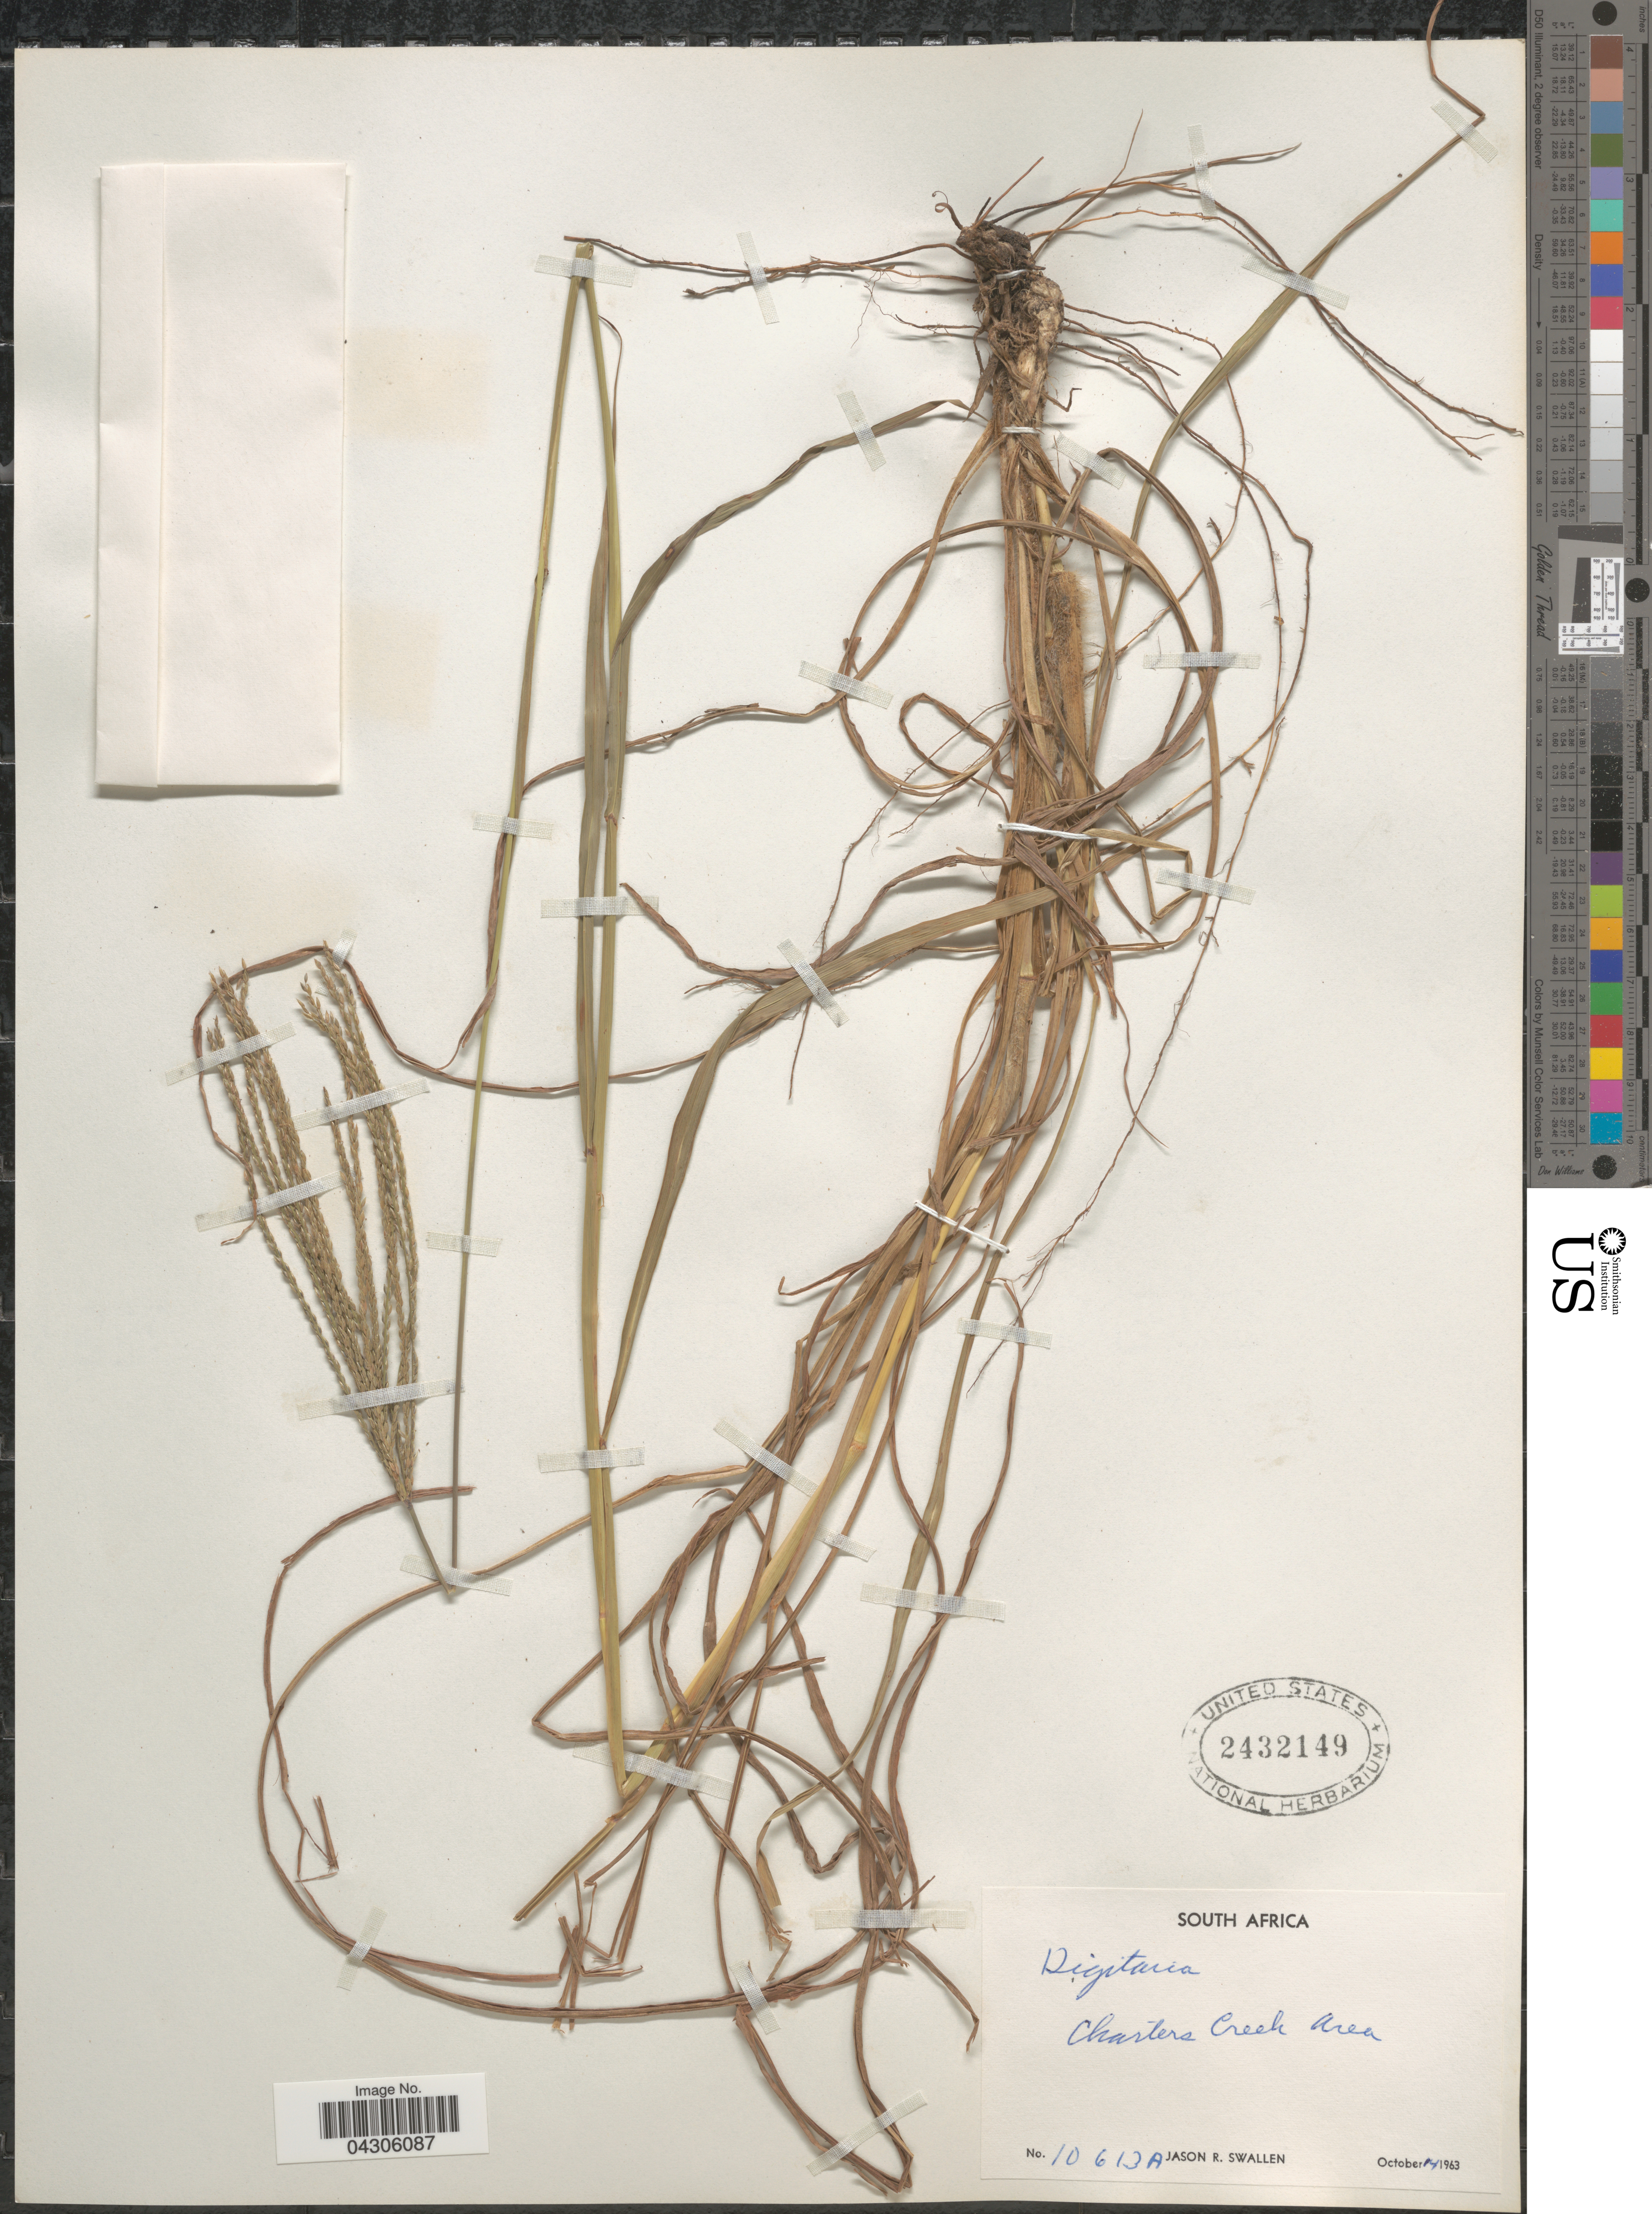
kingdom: Plantae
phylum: Tracheophyta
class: Liliopsida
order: Poales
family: Poaceae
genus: Digitaria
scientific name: Digitaria sp.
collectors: J. R. Swallen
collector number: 10613A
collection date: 1963-10-14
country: South Africa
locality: Charters Creek Area.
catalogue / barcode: US 2432149